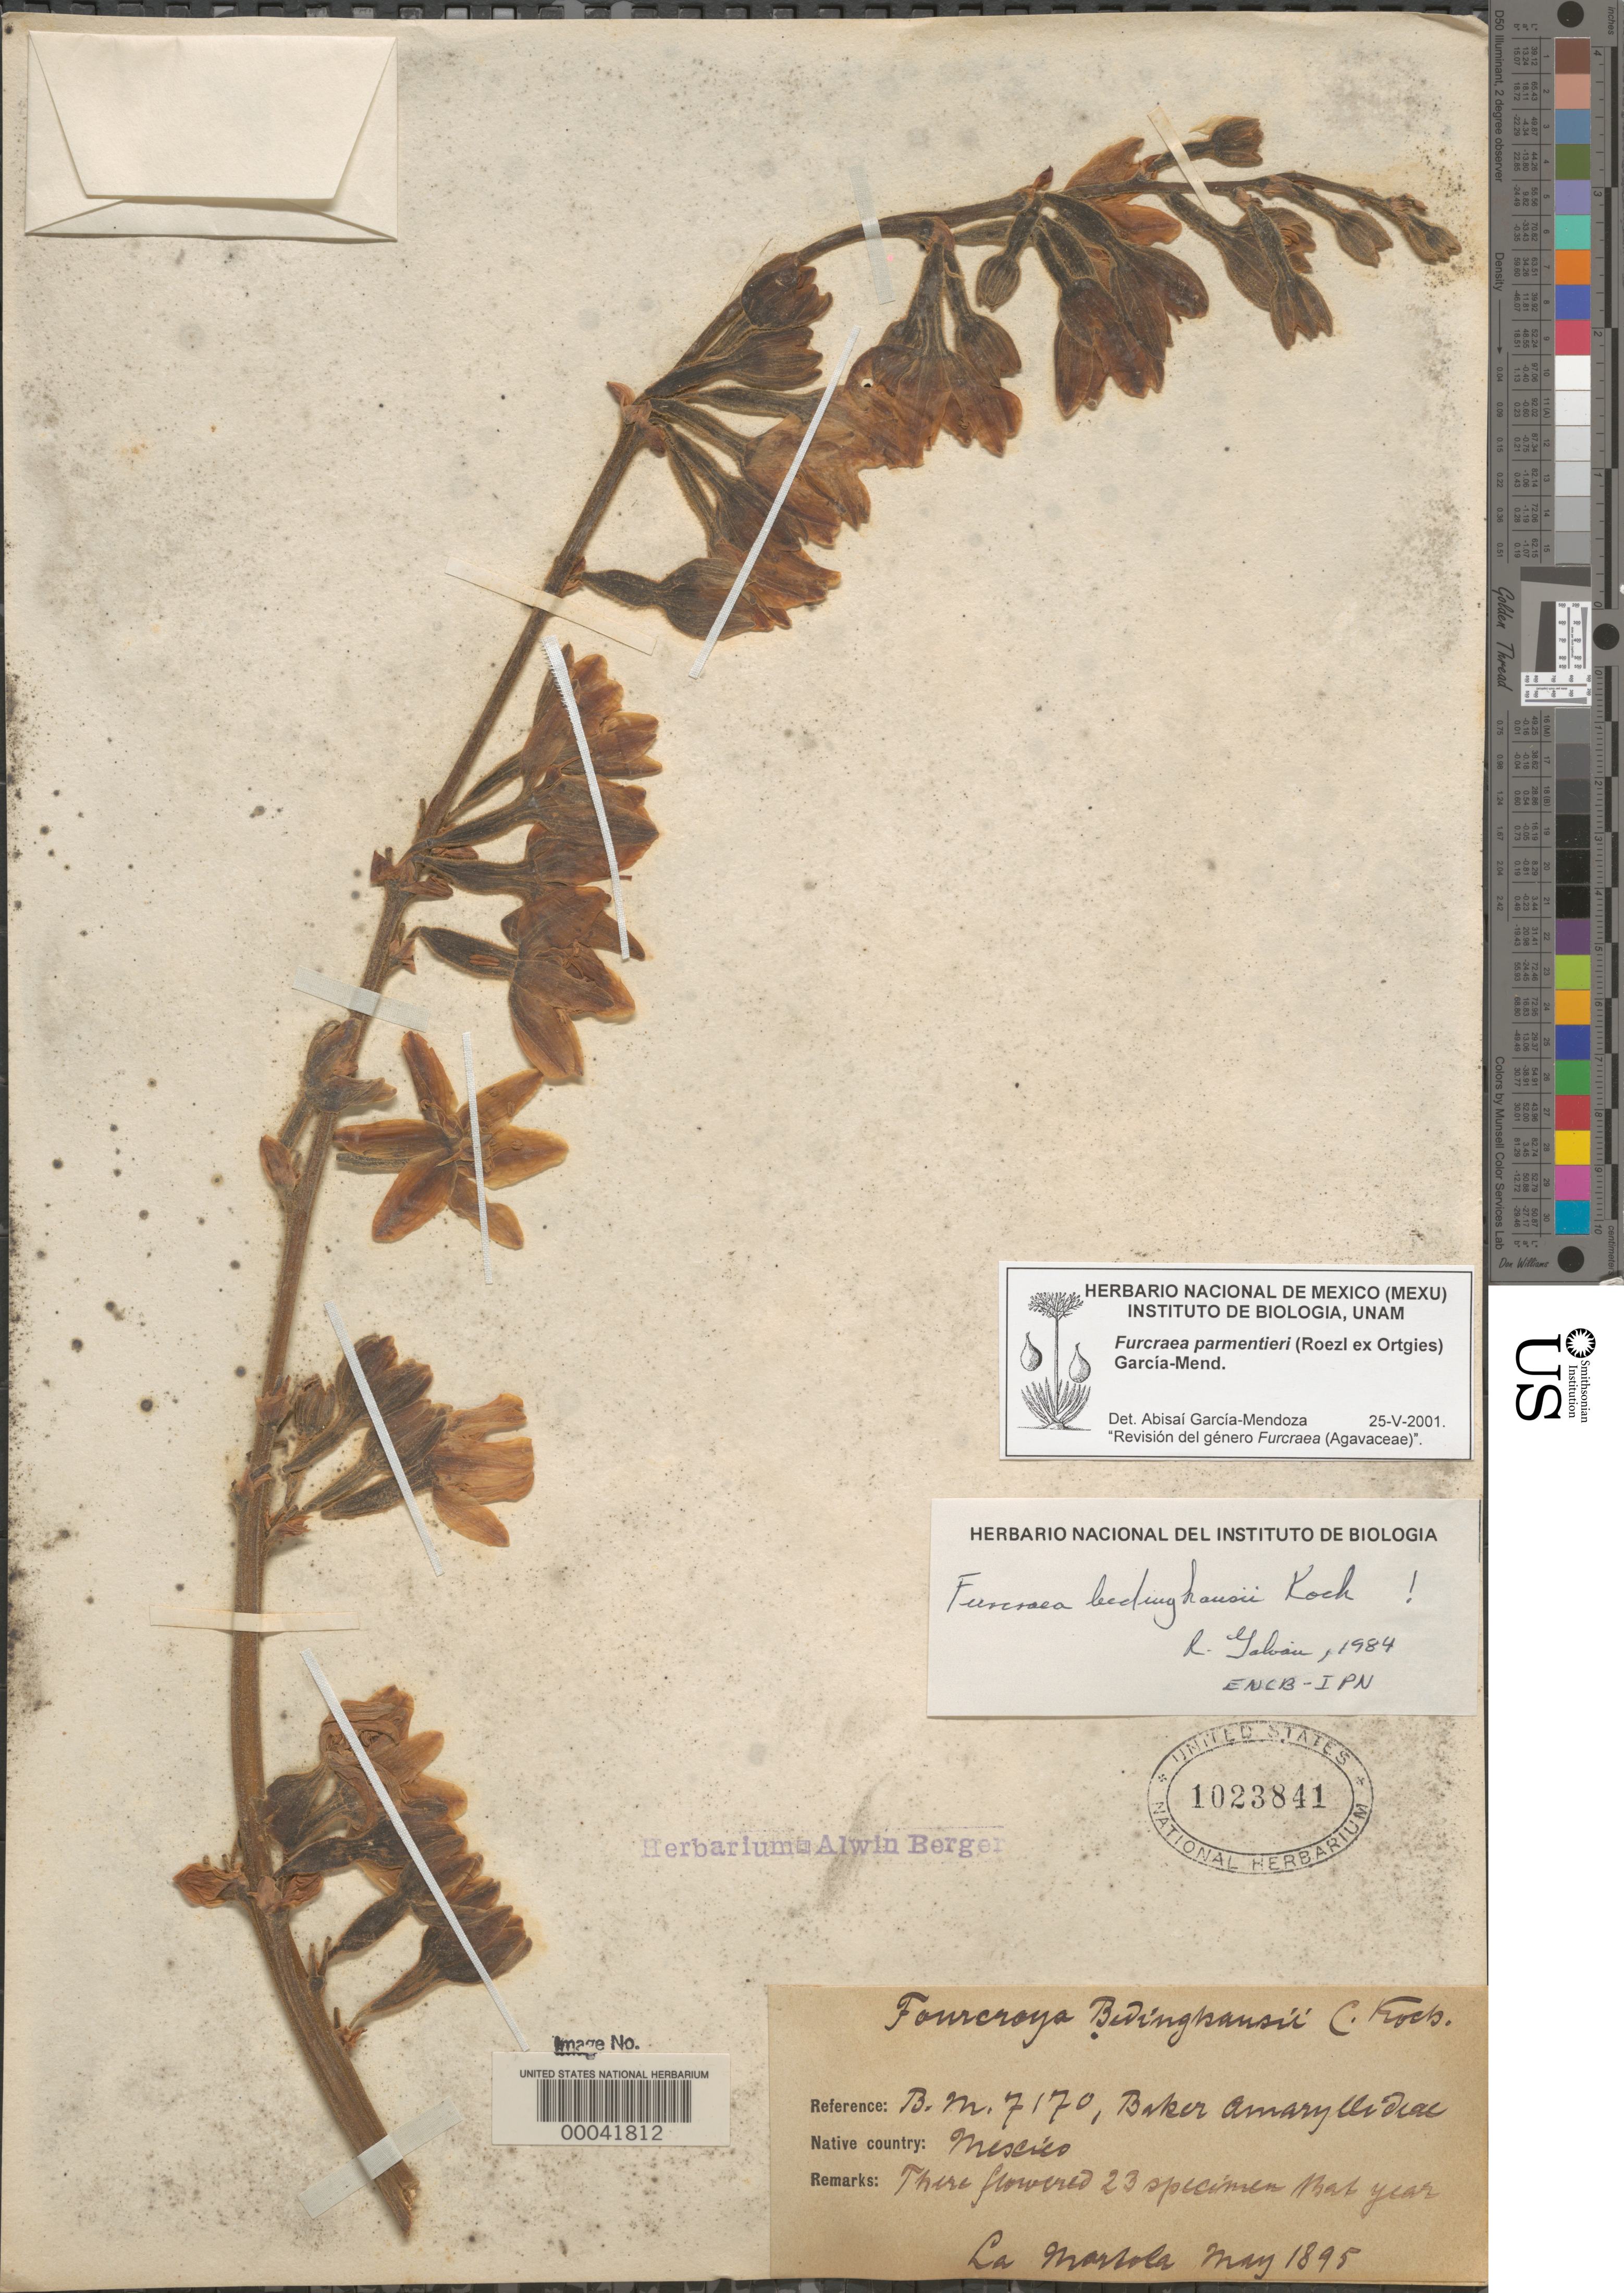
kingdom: Plantae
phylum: Tracheophyta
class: Liliopsida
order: Asparagales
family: Asparagaceae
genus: Furcraea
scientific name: Furcraea parmentieri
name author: (Roezl) García-Mend.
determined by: García-Mendoza, A.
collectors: A. Berger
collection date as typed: May 1895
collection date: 1895-05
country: Mexico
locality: E of Monserrat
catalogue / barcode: US 1023841